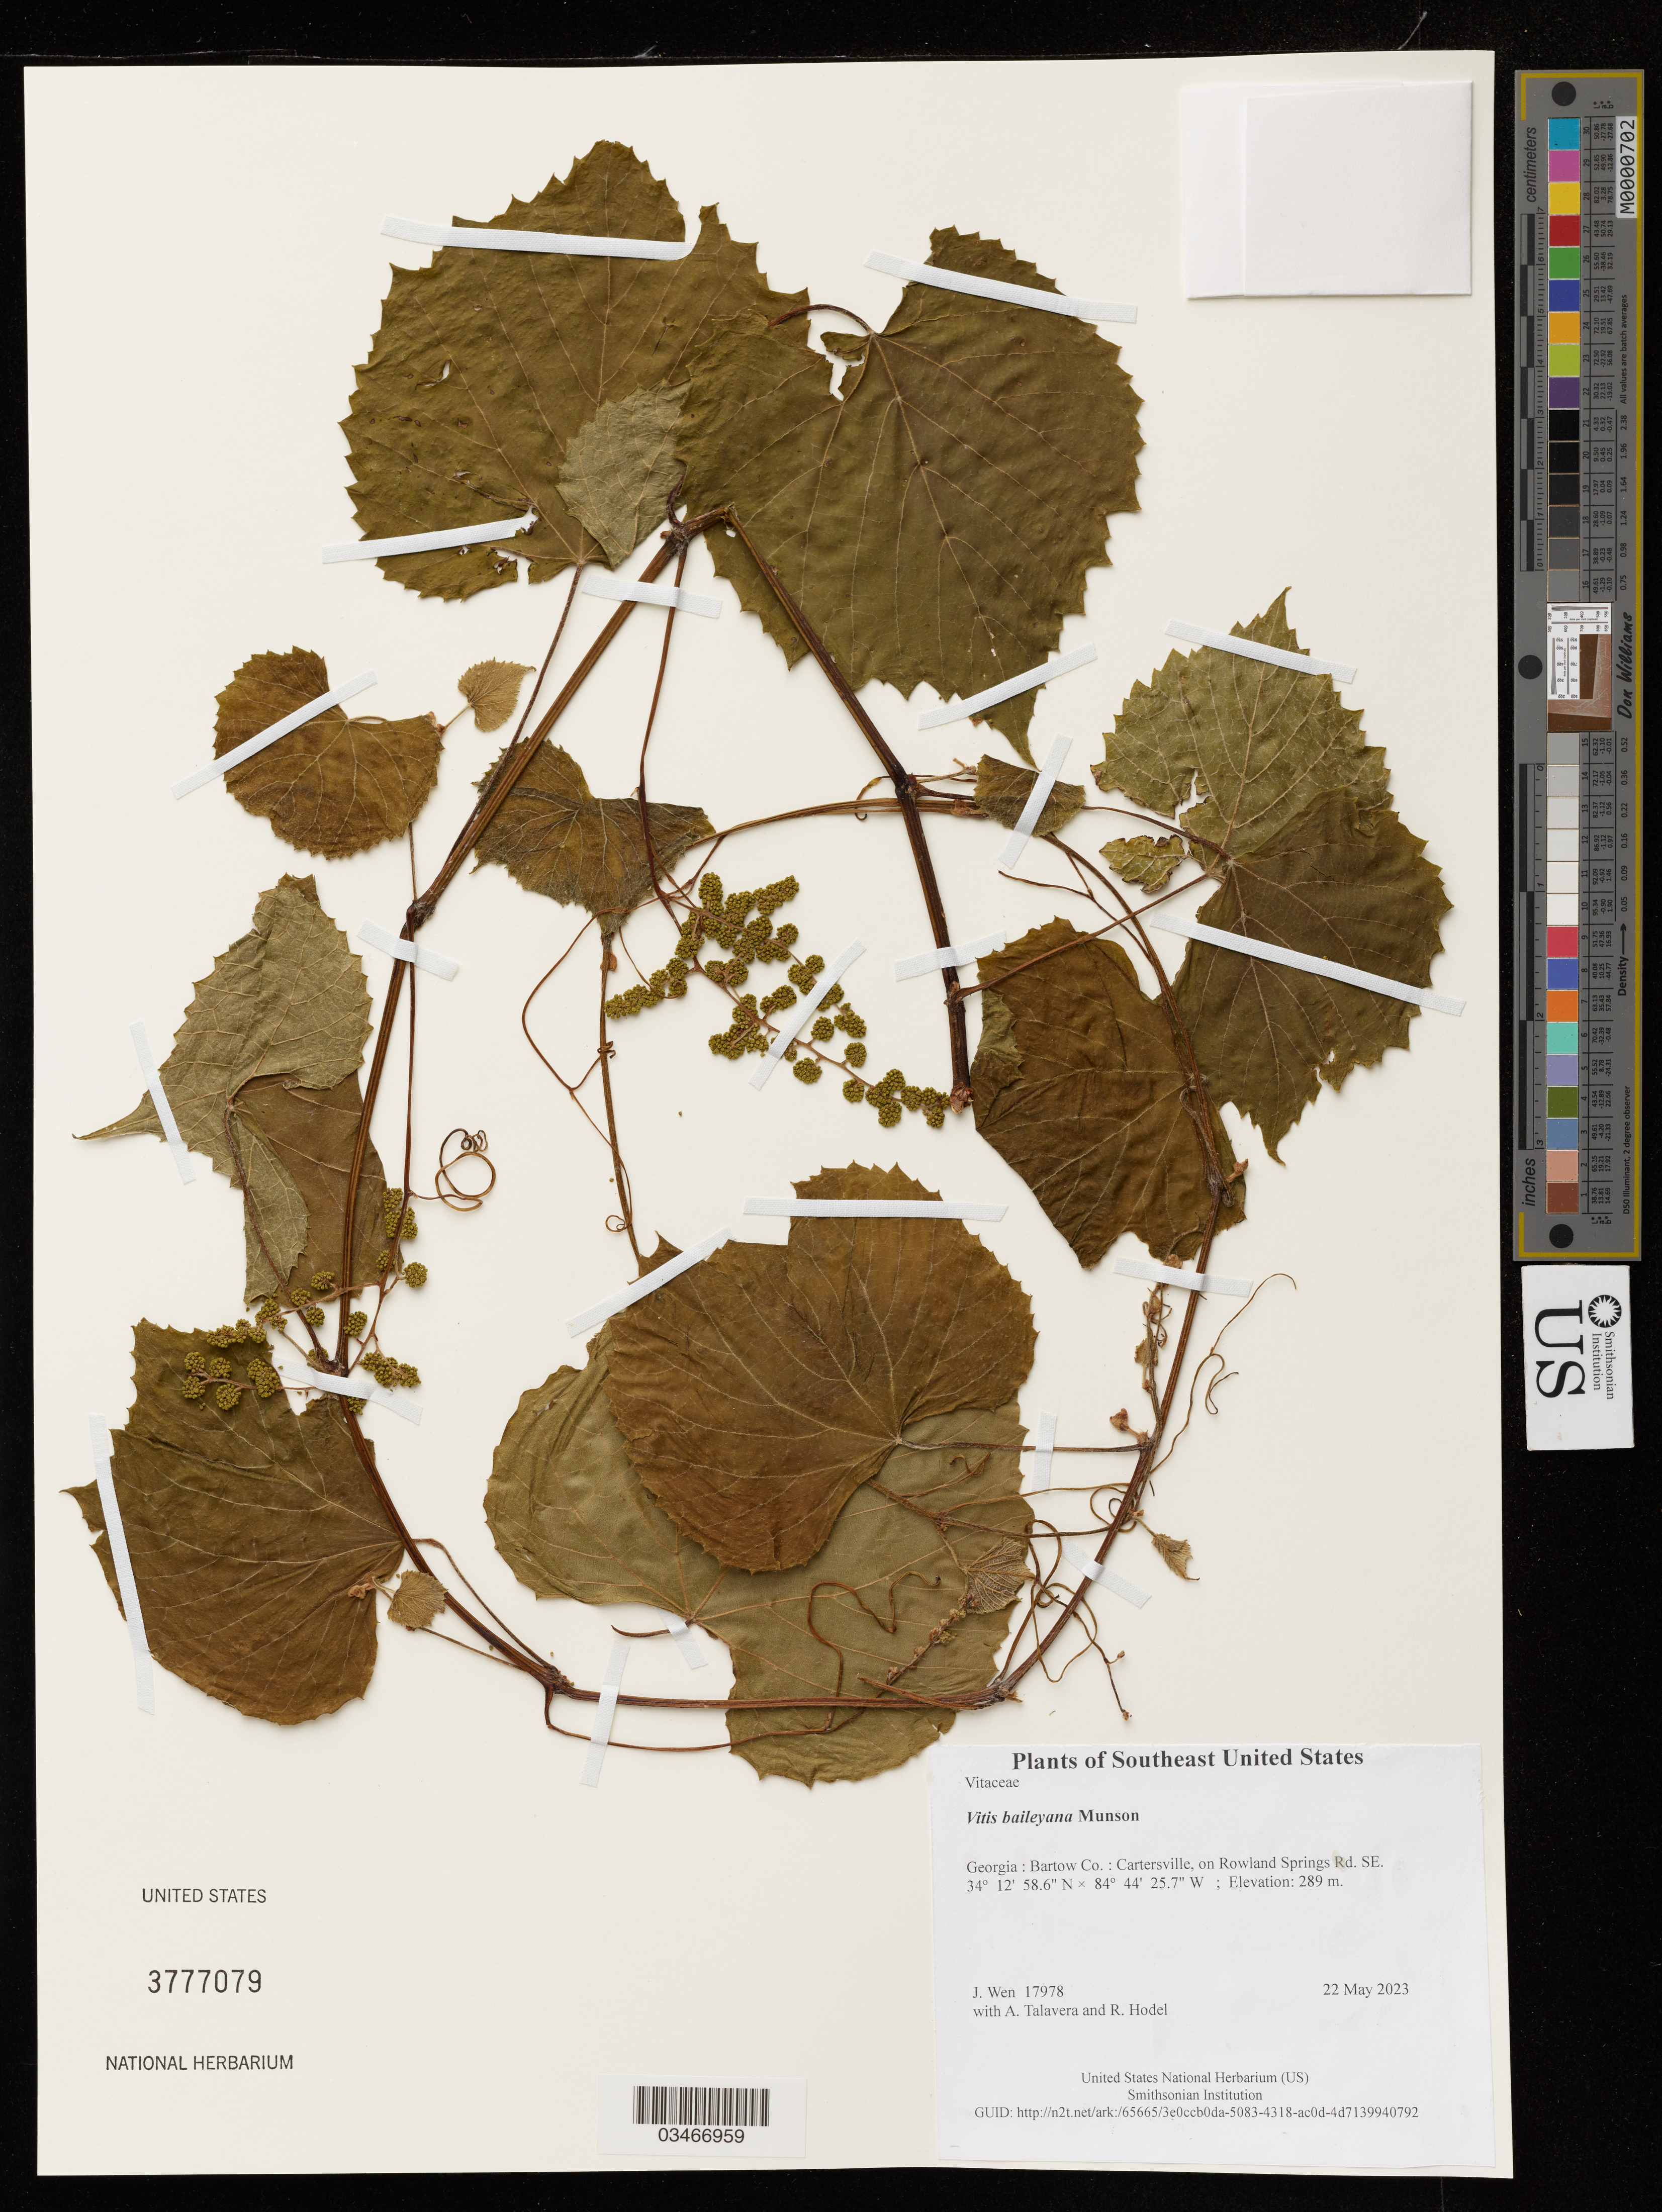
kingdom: Plantae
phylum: Tracheophyta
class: Magnoliopsida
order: Vitales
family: Vitaceae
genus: Vitis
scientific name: Vitis baileyana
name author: Munson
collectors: J. Wen, A. Talavera & R. Hodel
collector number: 17978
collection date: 2023-05-22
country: United States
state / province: Georgia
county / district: Bartow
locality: Cartersville, on Rowland Springs Rd. SE.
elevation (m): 289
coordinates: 34 12.977 N, 84 44.428 W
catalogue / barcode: US 3777079